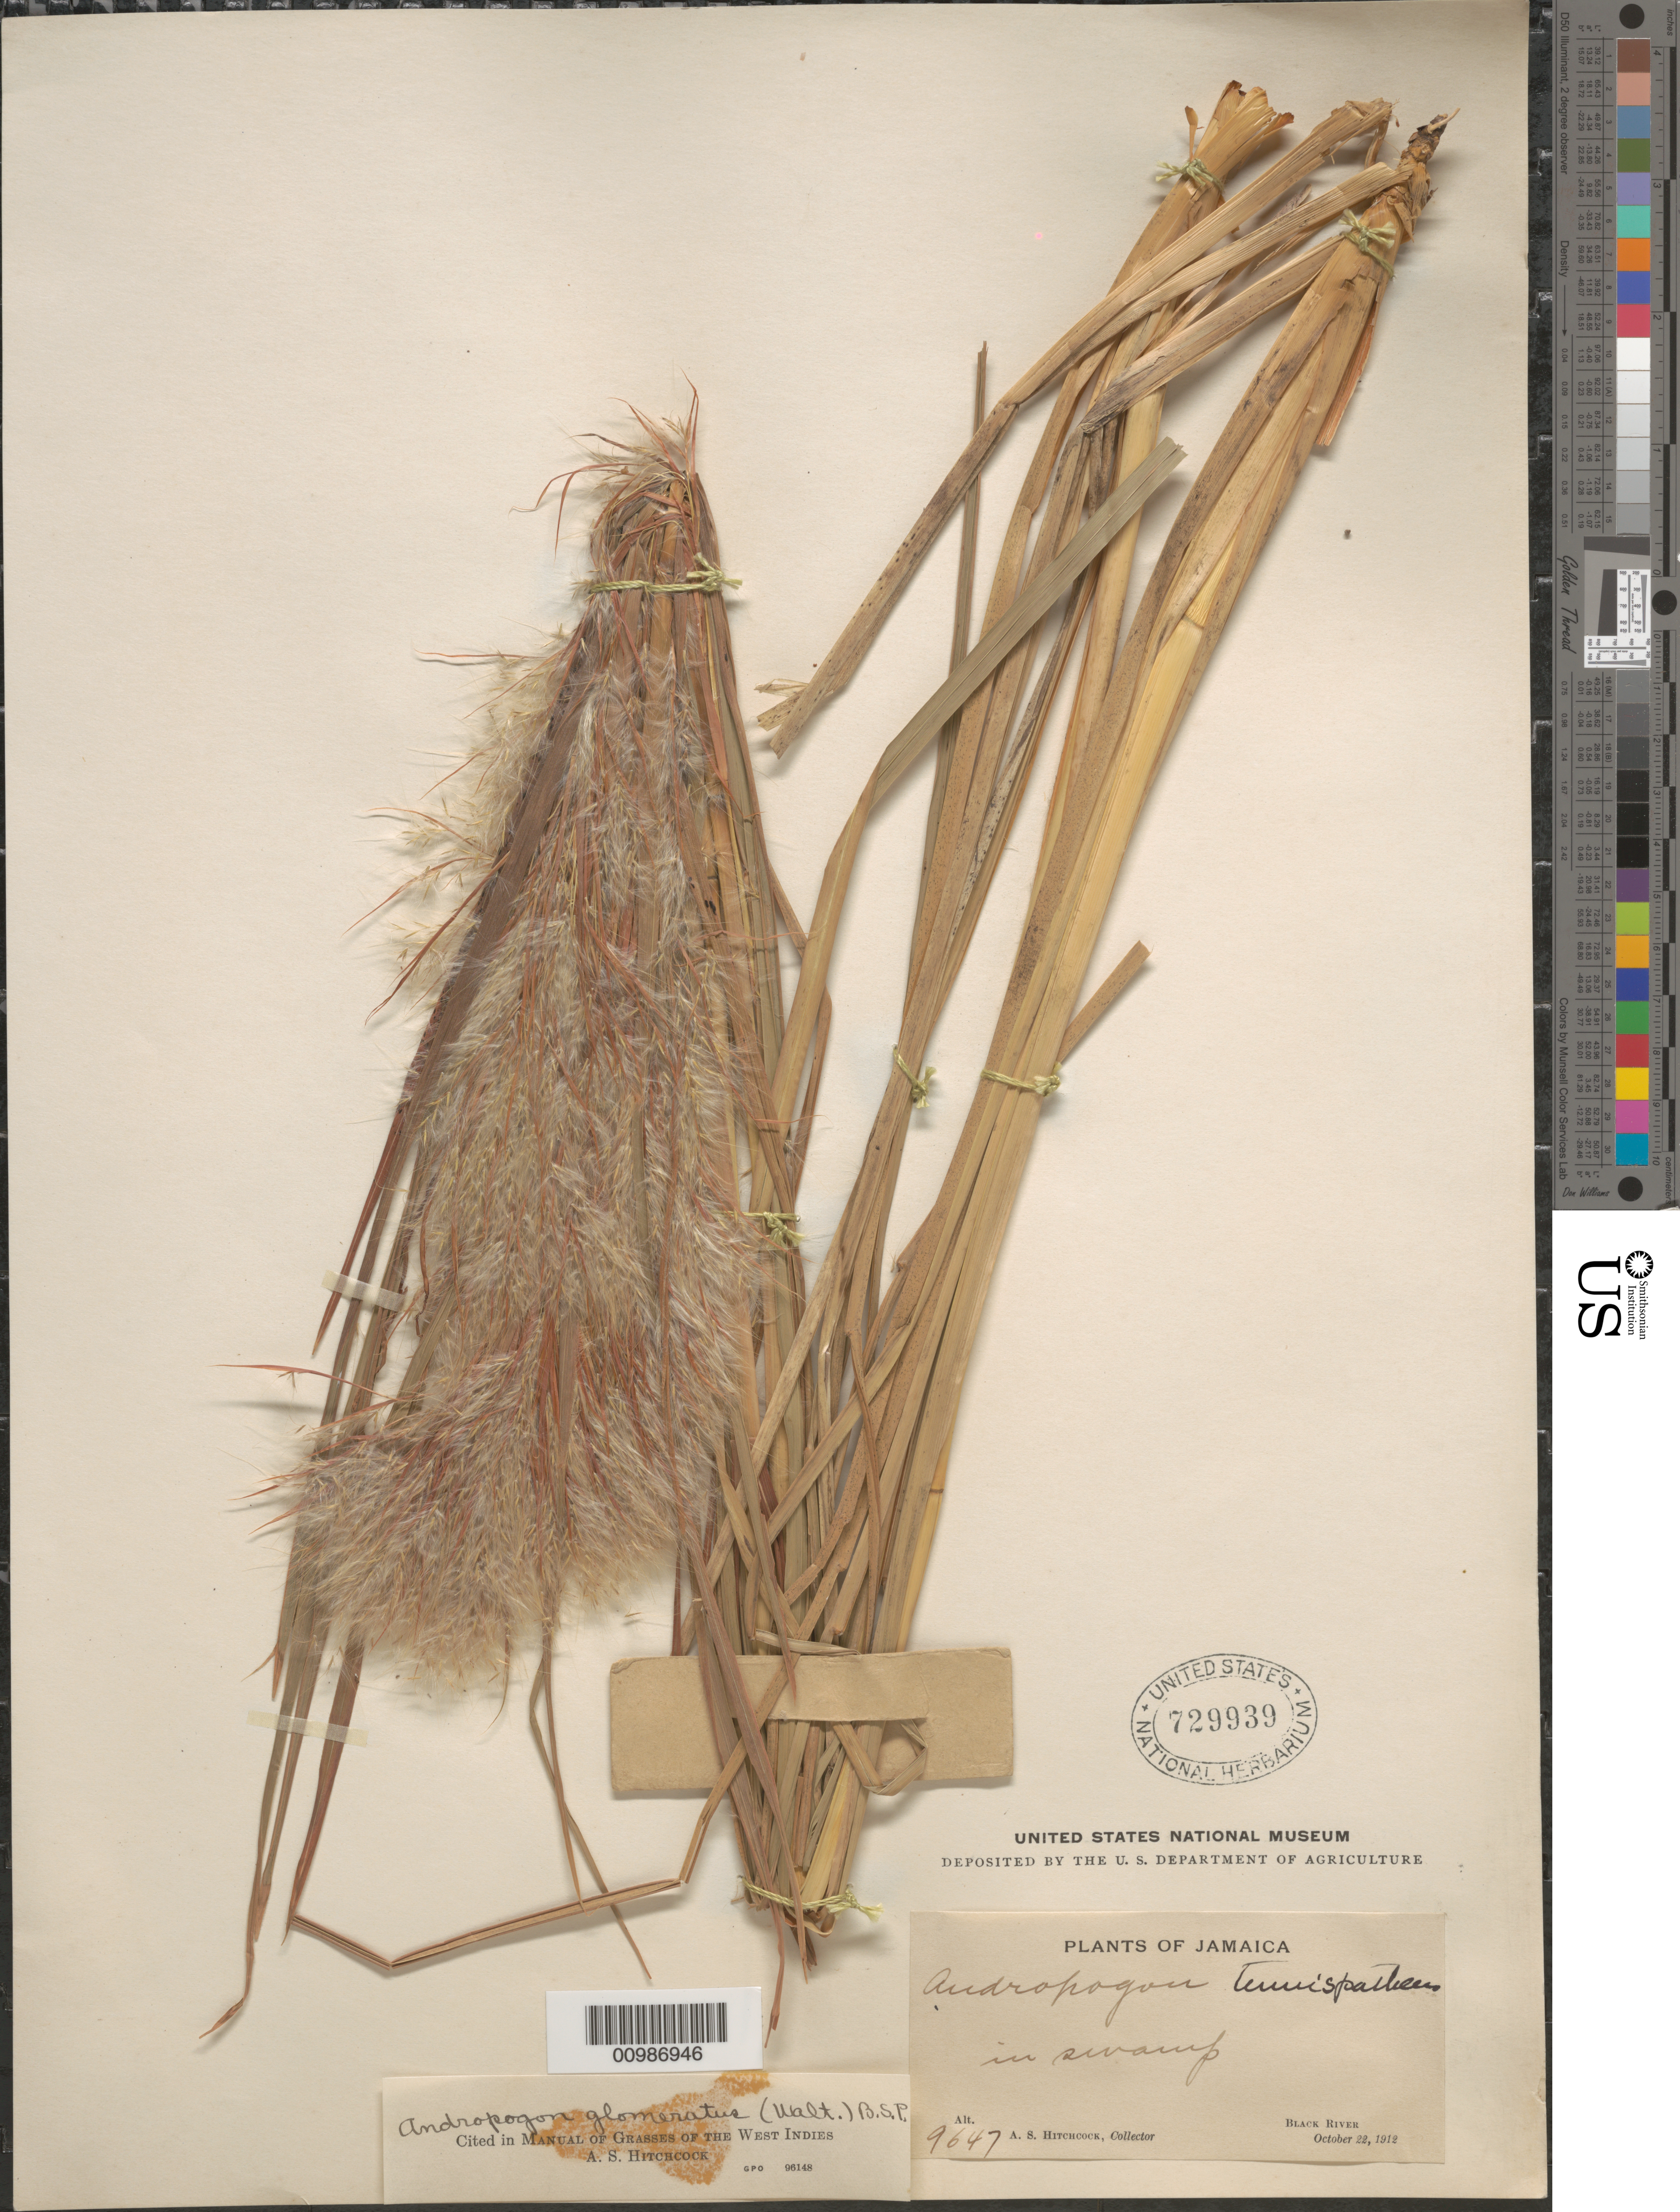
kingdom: Plantae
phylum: Tracheophyta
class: Liliopsida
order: Poales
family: Poaceae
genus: Andropogon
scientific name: Andropogon glomeratus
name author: (Walter) Britton, Stearns & Poggenb.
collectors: A. S. Hitchcock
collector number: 9647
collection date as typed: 22 Oct 1912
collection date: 1912-10-22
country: Jamaica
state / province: Saint Elizabeth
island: Jamaica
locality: Black River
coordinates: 0 N, 0 E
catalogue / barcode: US 729939